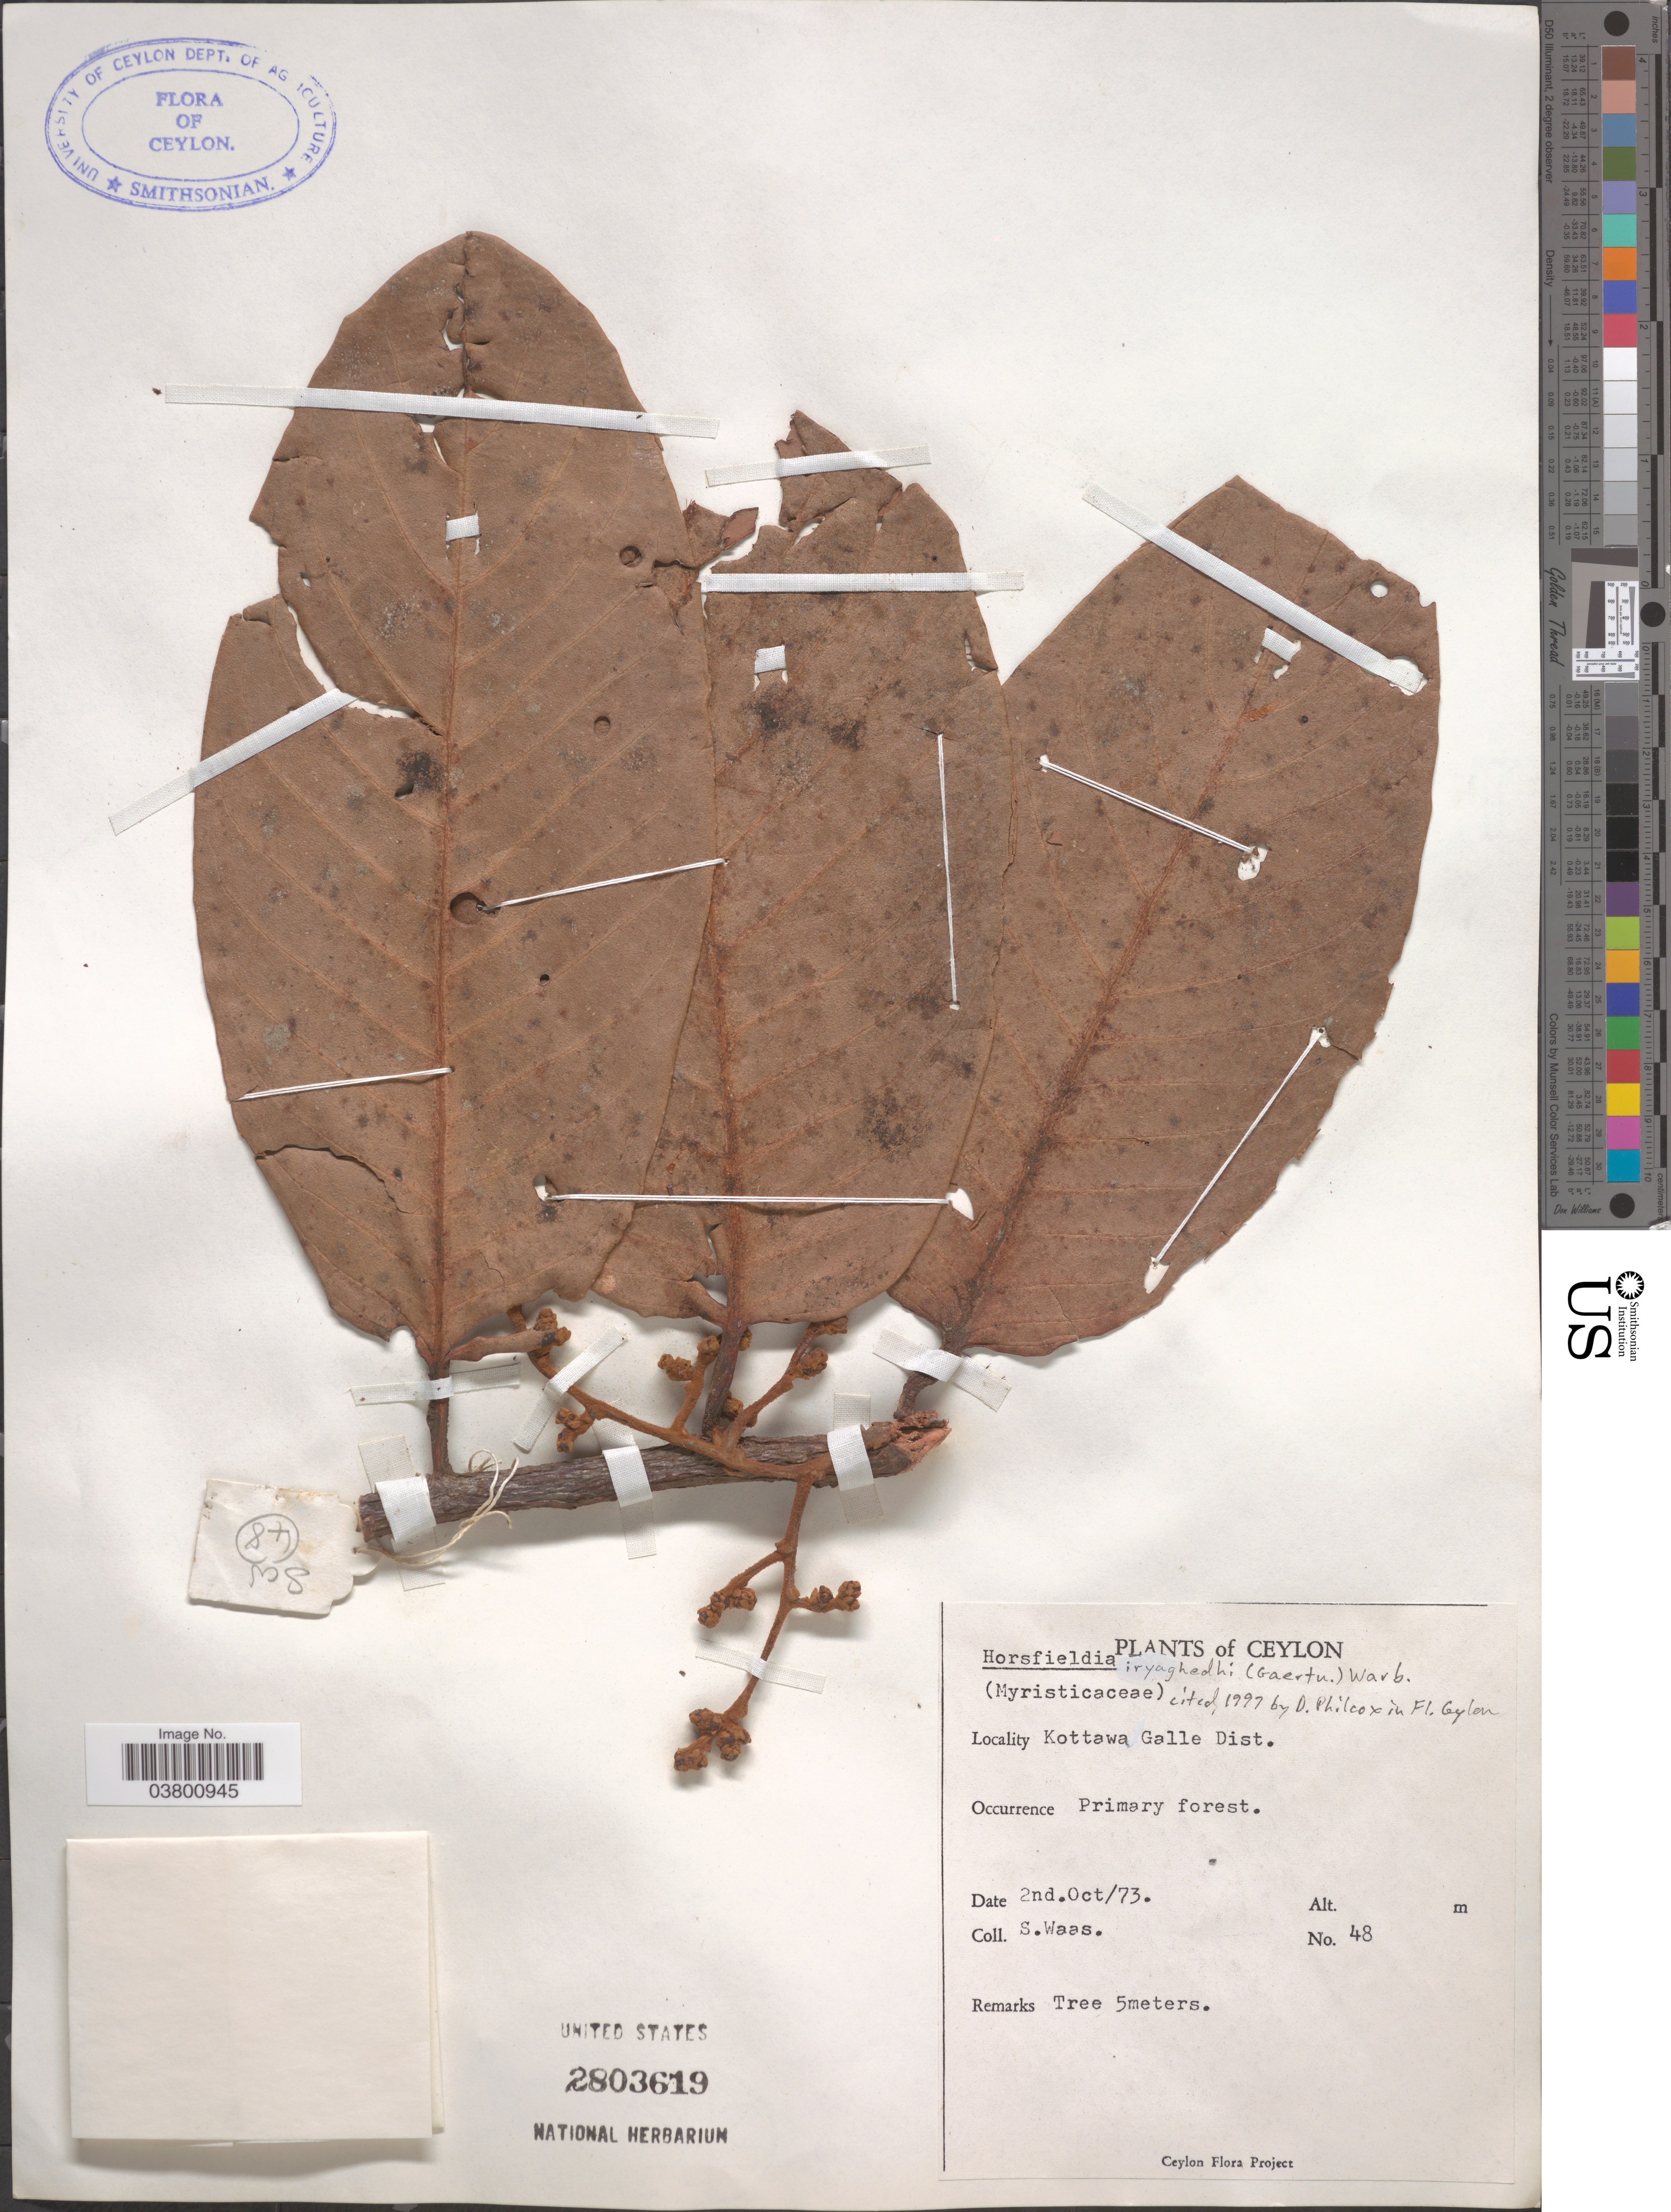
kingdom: Plantae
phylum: Tracheophyta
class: Magnoliopsida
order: Magnoliales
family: Myristicaceae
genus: Horsfieldia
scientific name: Horsfieldia iryaghedhi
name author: (Gaertn.) Warb.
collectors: S. Waas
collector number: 48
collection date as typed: Transcribed d/m/y: 2/10/73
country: Sri Lanka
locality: Ceylon. Kottawa Galle Dist.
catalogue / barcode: US 2803619